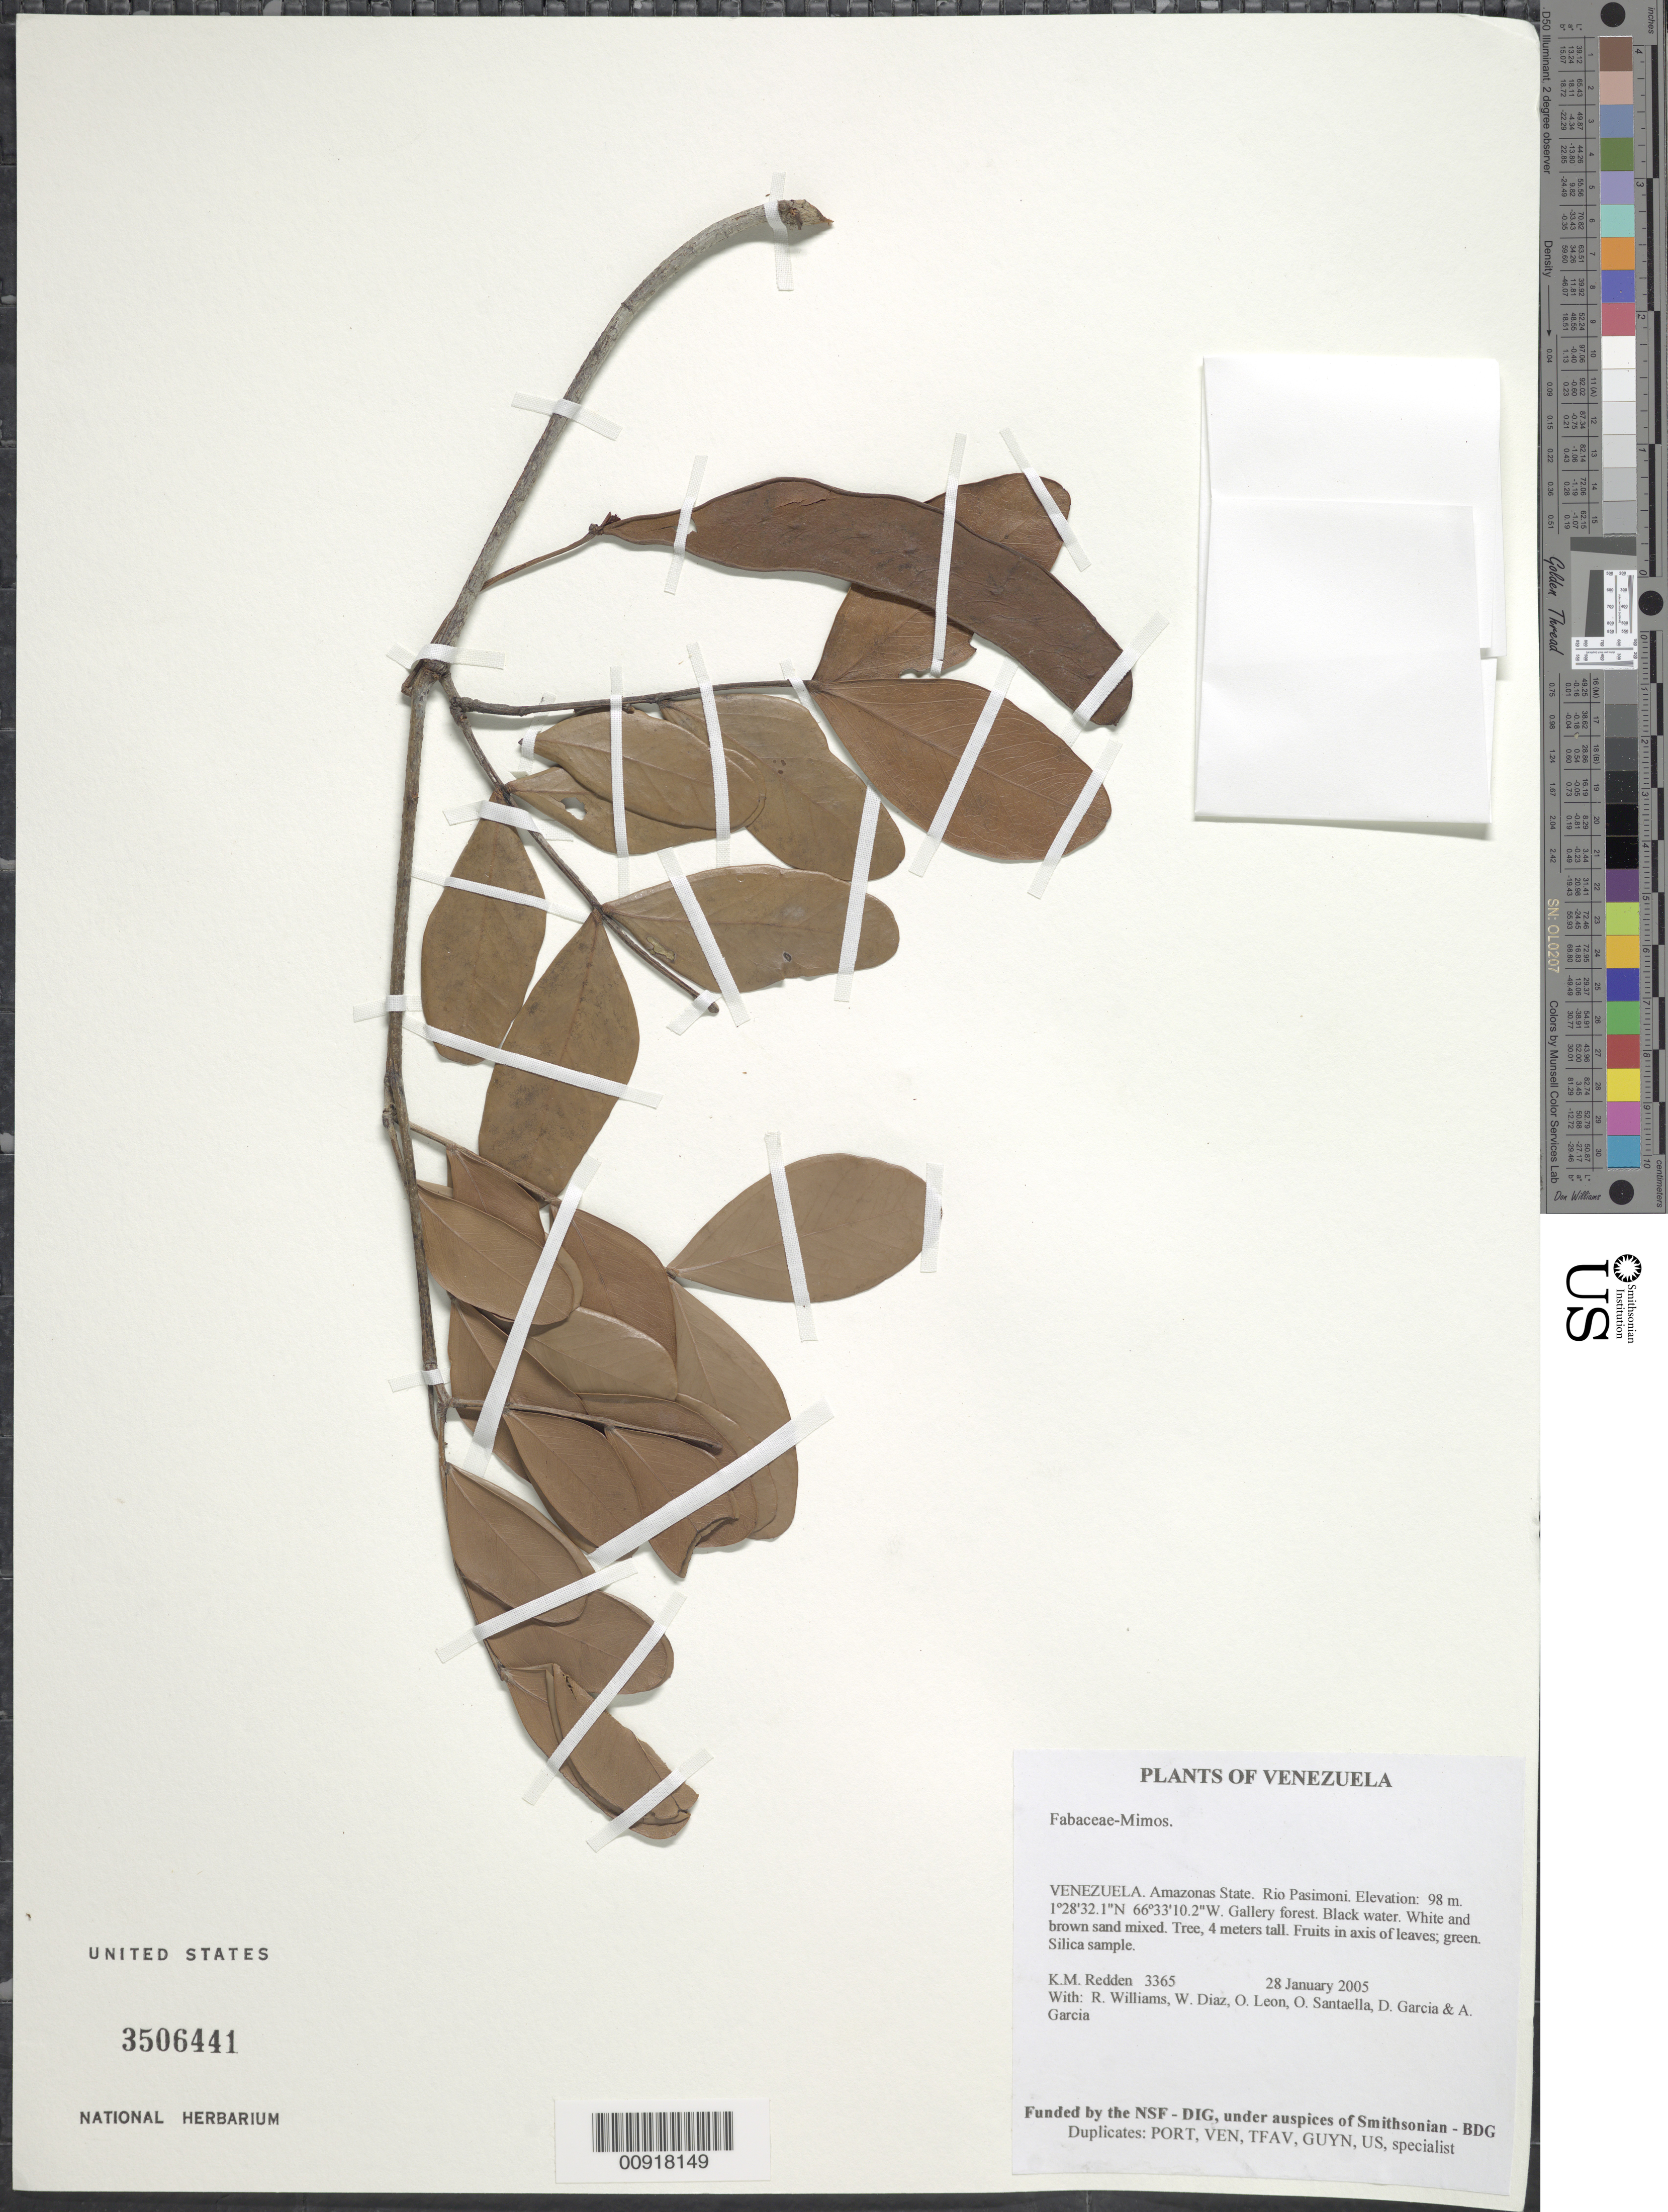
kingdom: Plantae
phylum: Tracheophyta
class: Magnoliopsida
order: Fabales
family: Fabaceae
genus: Abarema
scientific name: Abarema microcalyx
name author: (Spruce ex Benth.) Barneby & J.W. Grimes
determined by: Mansano, V. F.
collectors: K. M. Redden, R. Williams, W. Díaz P., O. León, O. Santaella, D. Garcia & A. Garcia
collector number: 3365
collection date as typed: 28 January 2005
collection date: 2005-01-28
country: Venezuela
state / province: Amazonas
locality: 05 - Rio Pasimoni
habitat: Gallery forest. Black water. White and brown sand mixed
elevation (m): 98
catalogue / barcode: US 3506441